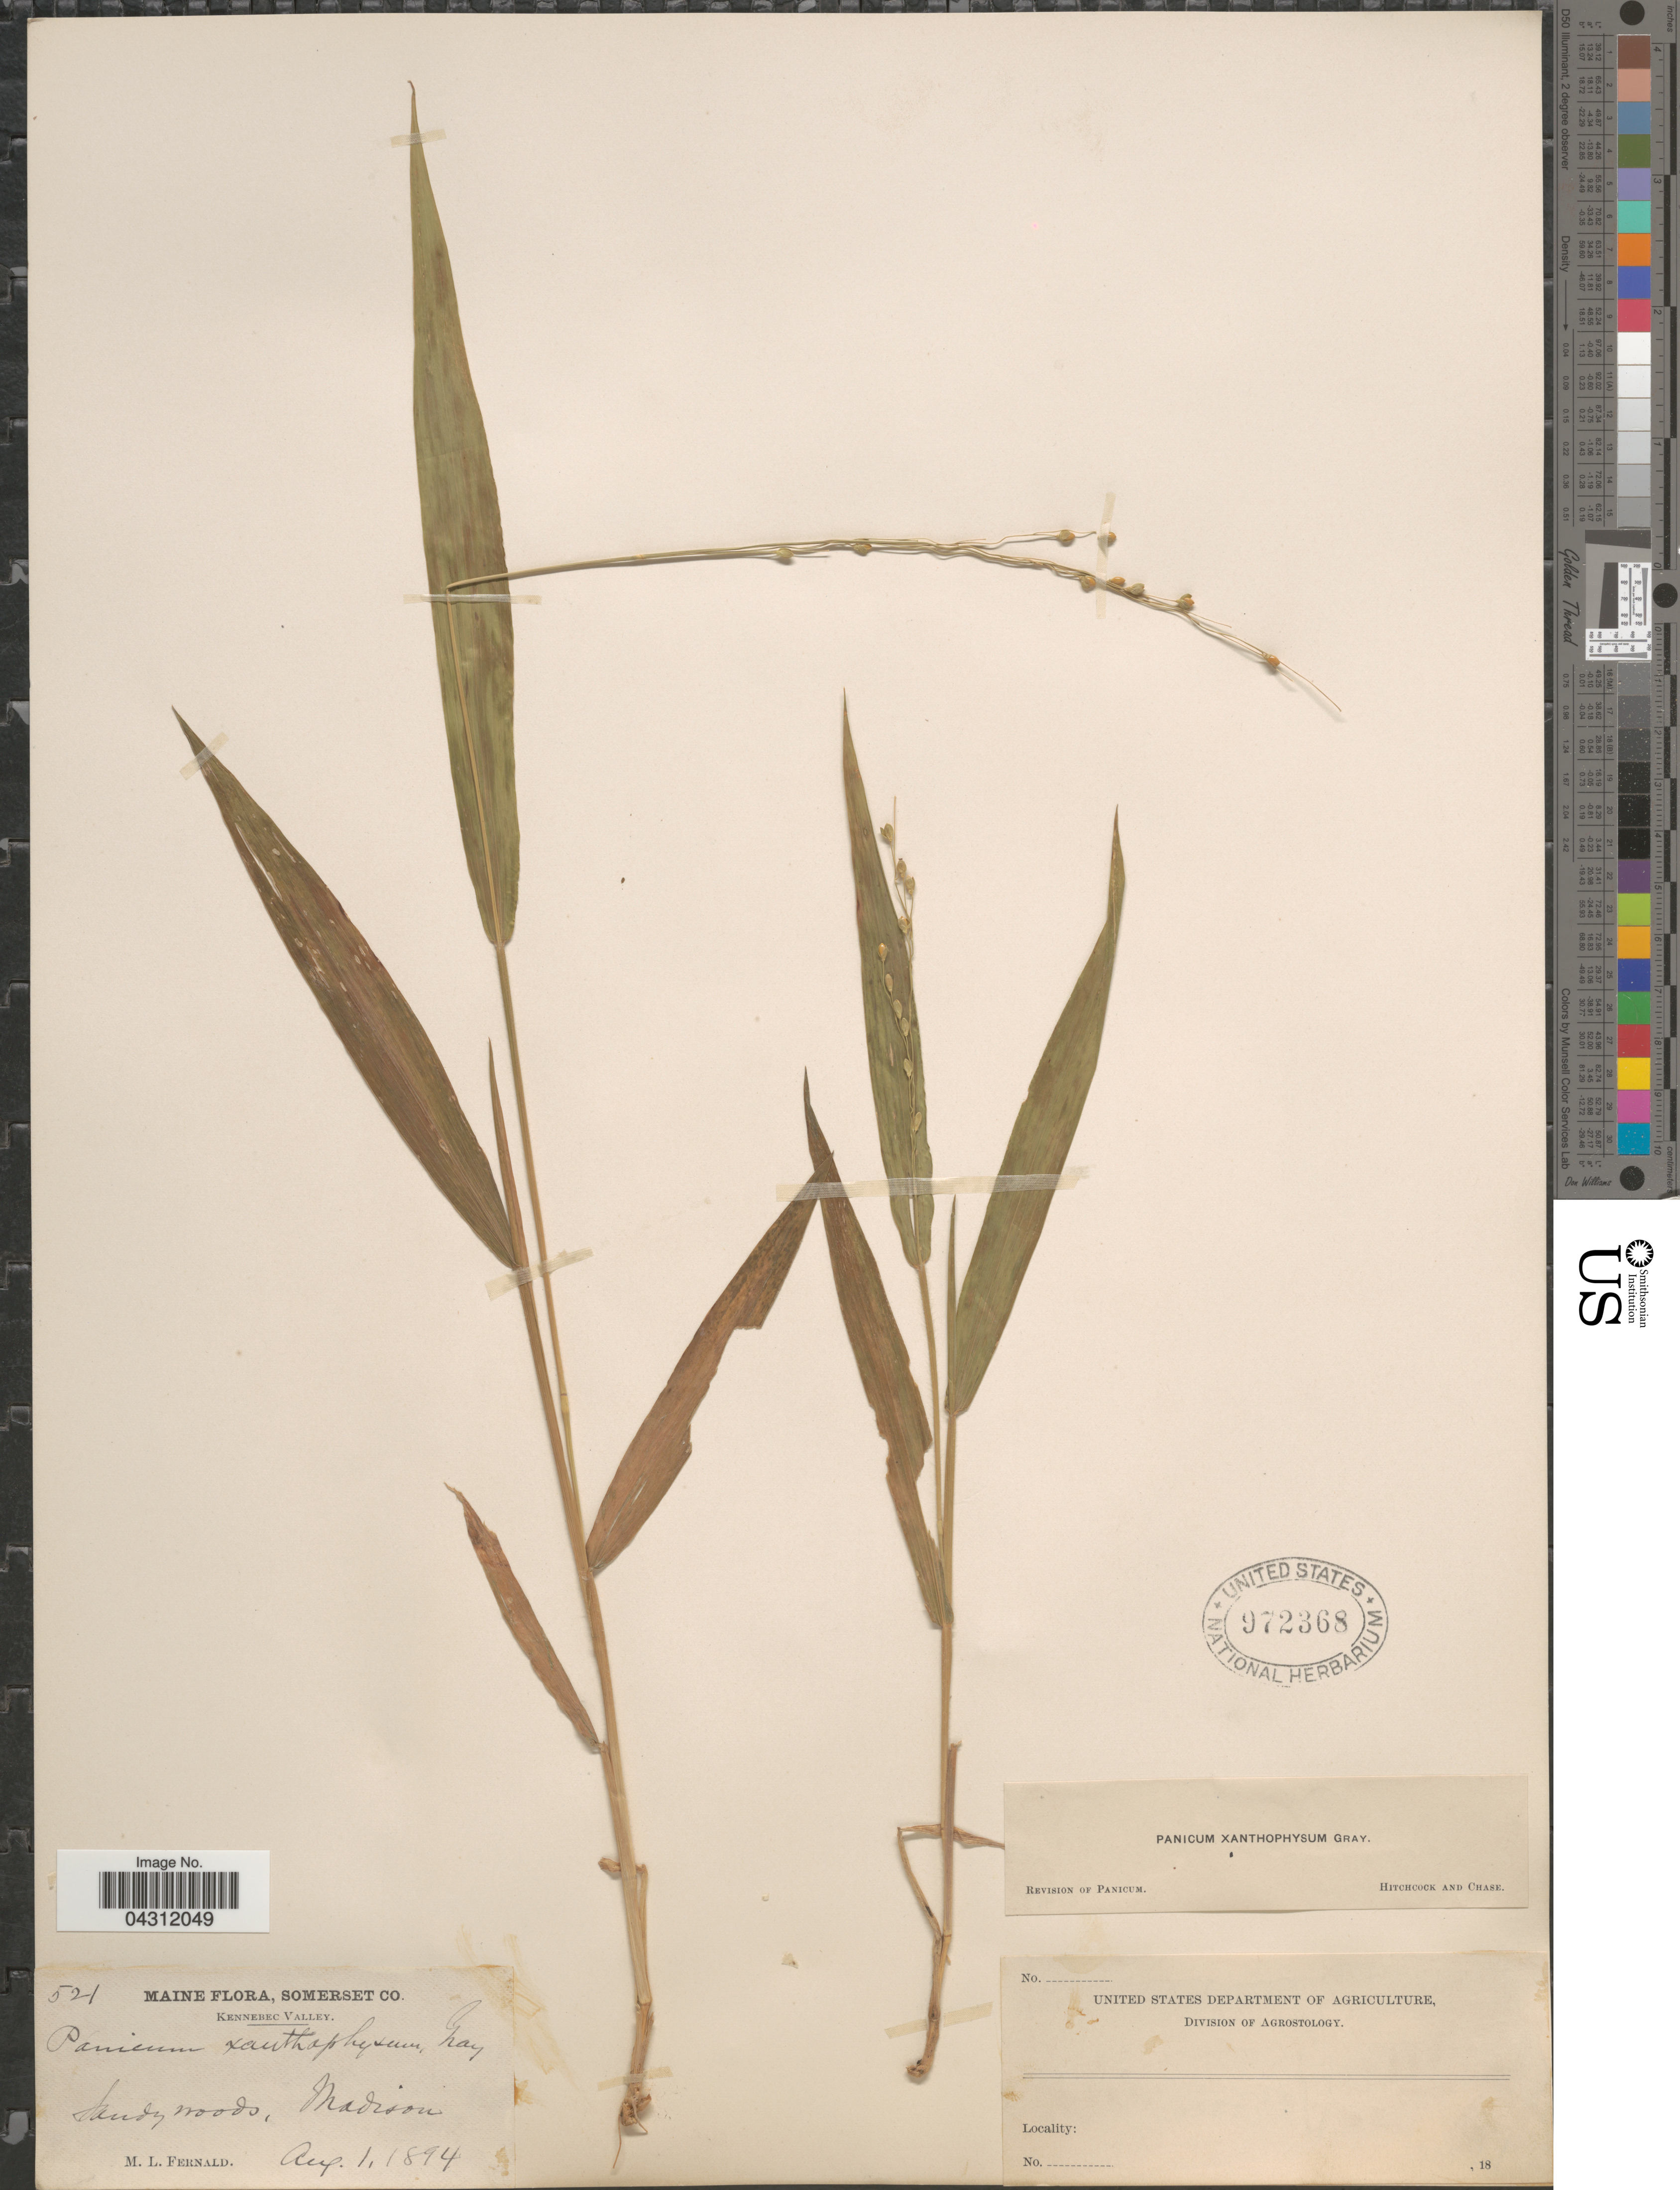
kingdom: Plantae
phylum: Tracheophyta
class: Liliopsida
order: Poales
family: Poaceae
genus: Dichanthelium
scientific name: Dichanthelium xanthophysum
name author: (A. Gray) Freckmann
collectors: M. L. Fernald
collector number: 521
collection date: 1894-08-01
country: United States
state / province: Maine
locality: Somerset Co. Kennebec Valley. Dry woods, Madison.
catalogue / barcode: US 972368